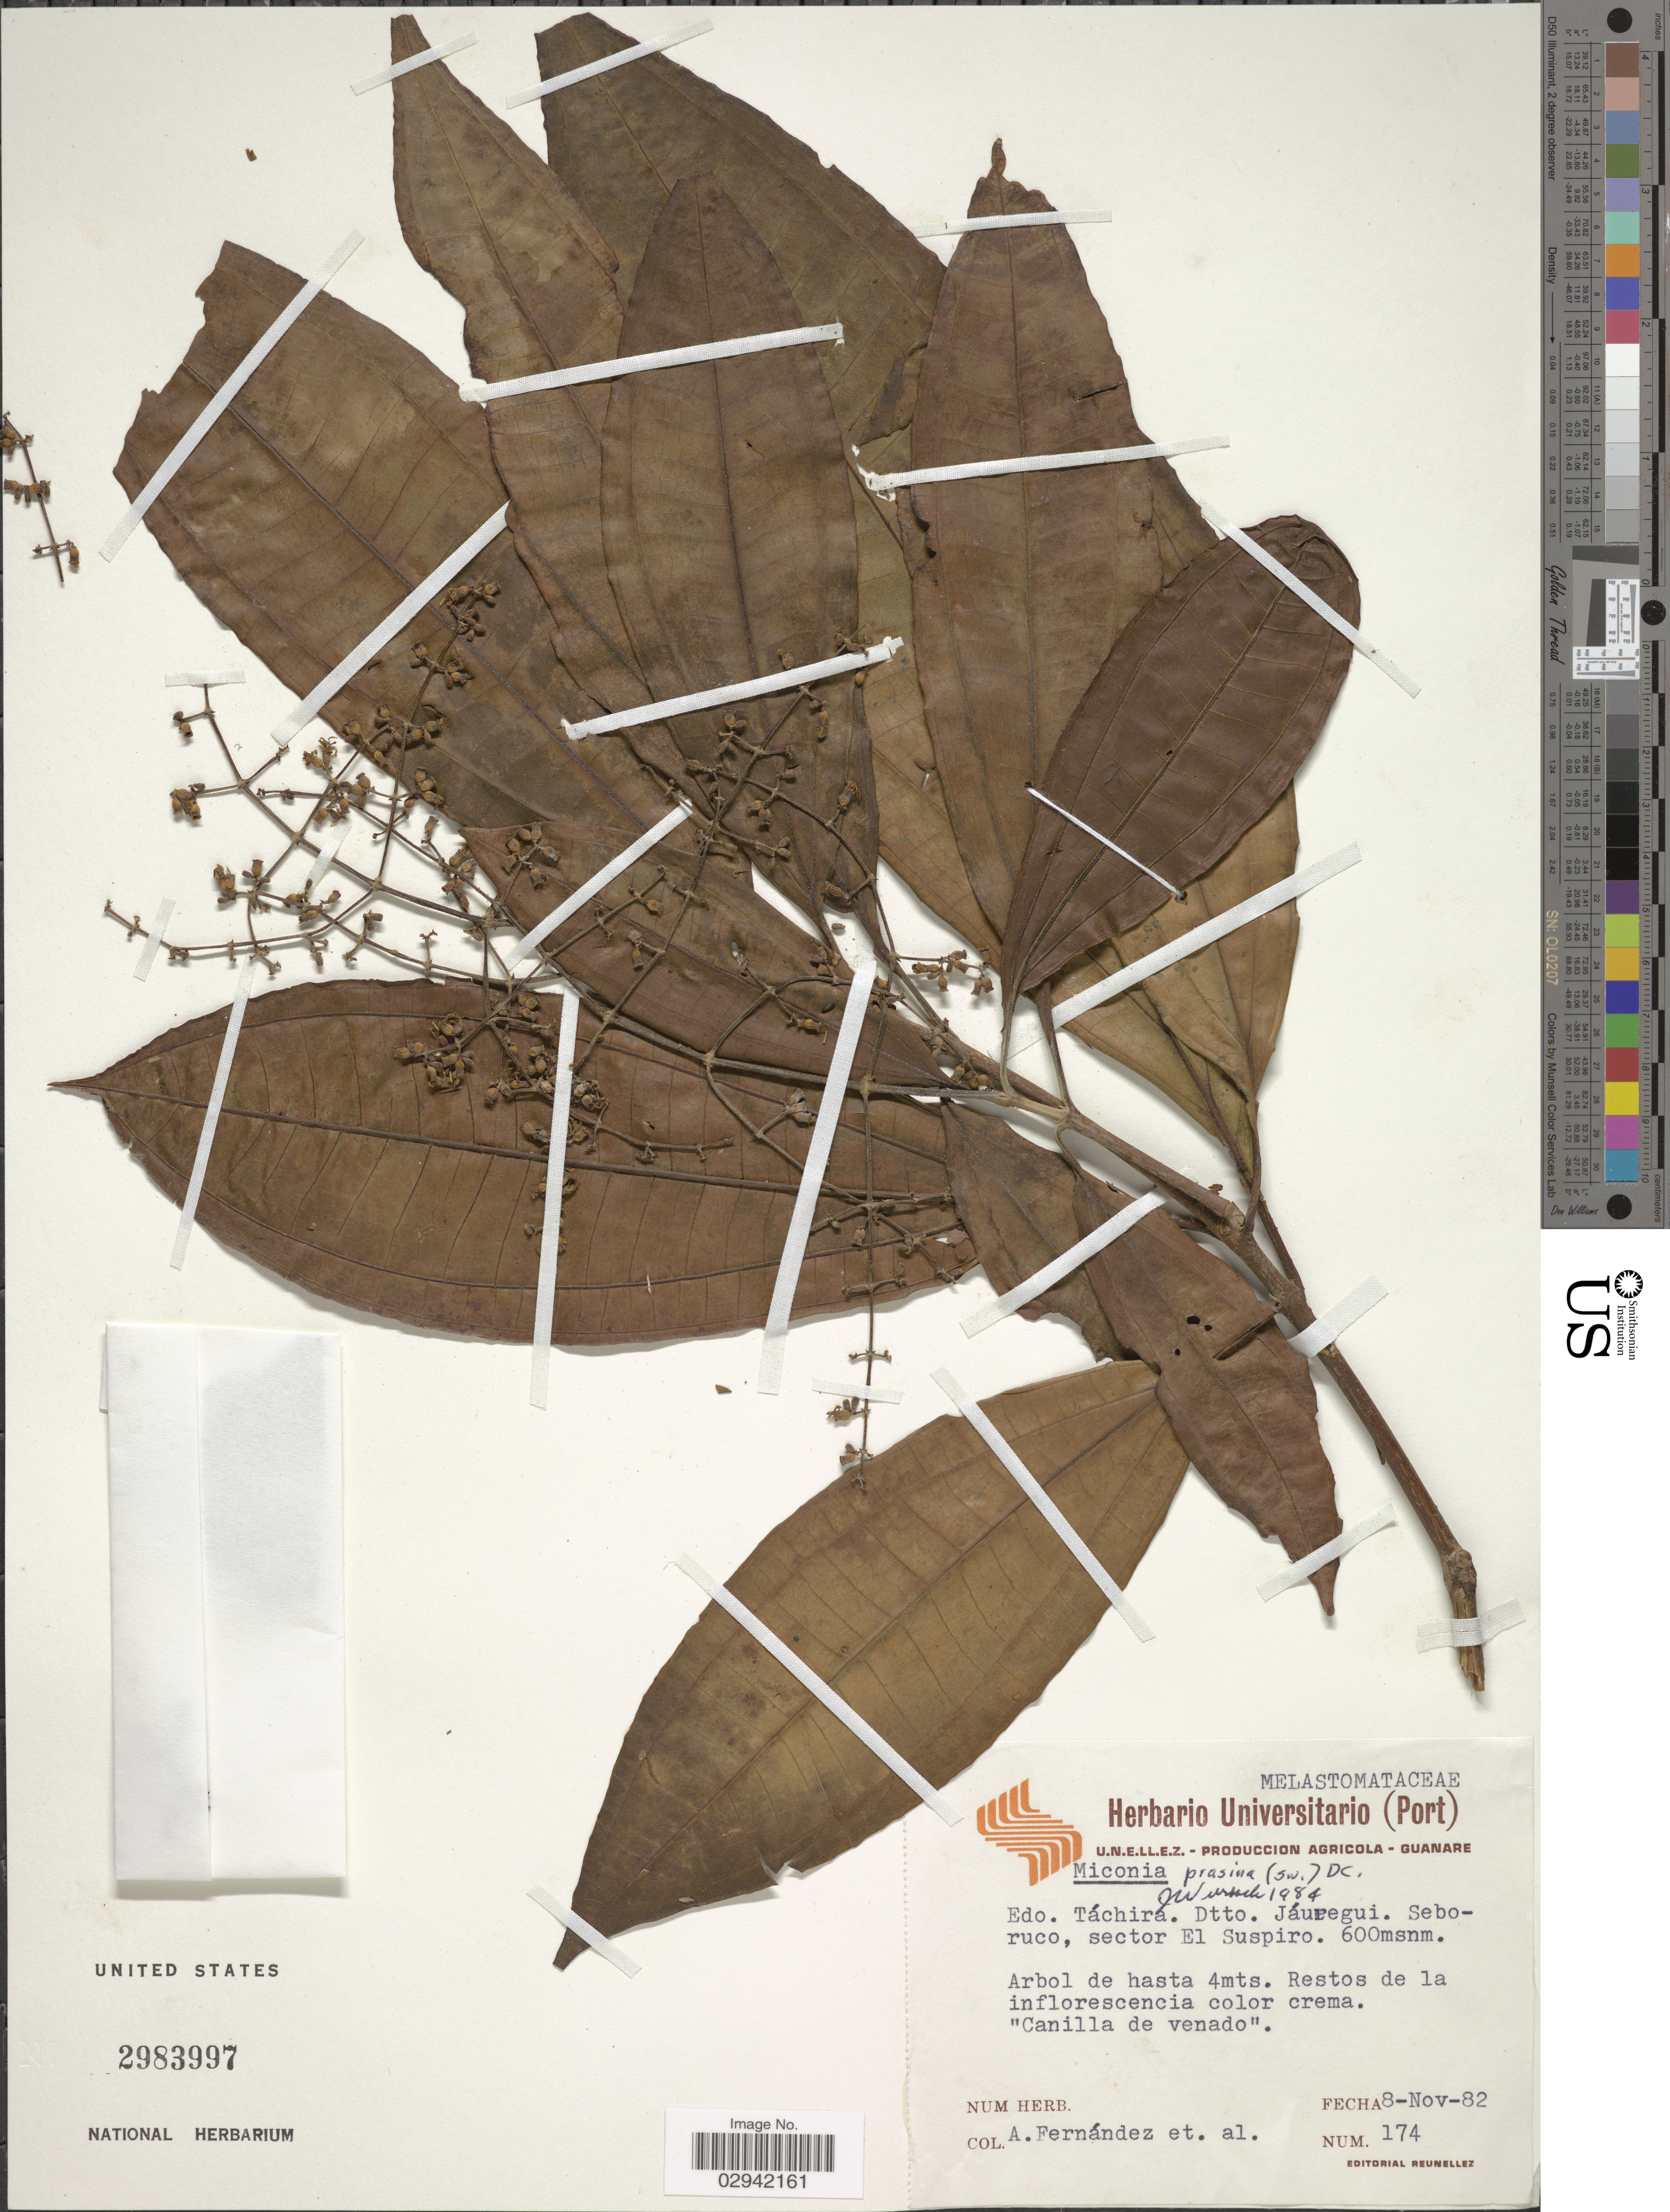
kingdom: Plantae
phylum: Tracheophyta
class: Magnoliopsida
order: Myrtales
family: Melastomataceae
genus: Miconia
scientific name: Miconia prasina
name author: (Sw.) DC.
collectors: A. Fernandez & et al.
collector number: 174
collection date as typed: Transcribed d/m/y: 8/11/82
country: Venezuela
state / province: Tachira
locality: Dttp. Jáuregui. Seboruco, sector El Suspiro.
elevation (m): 600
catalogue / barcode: US 2983997